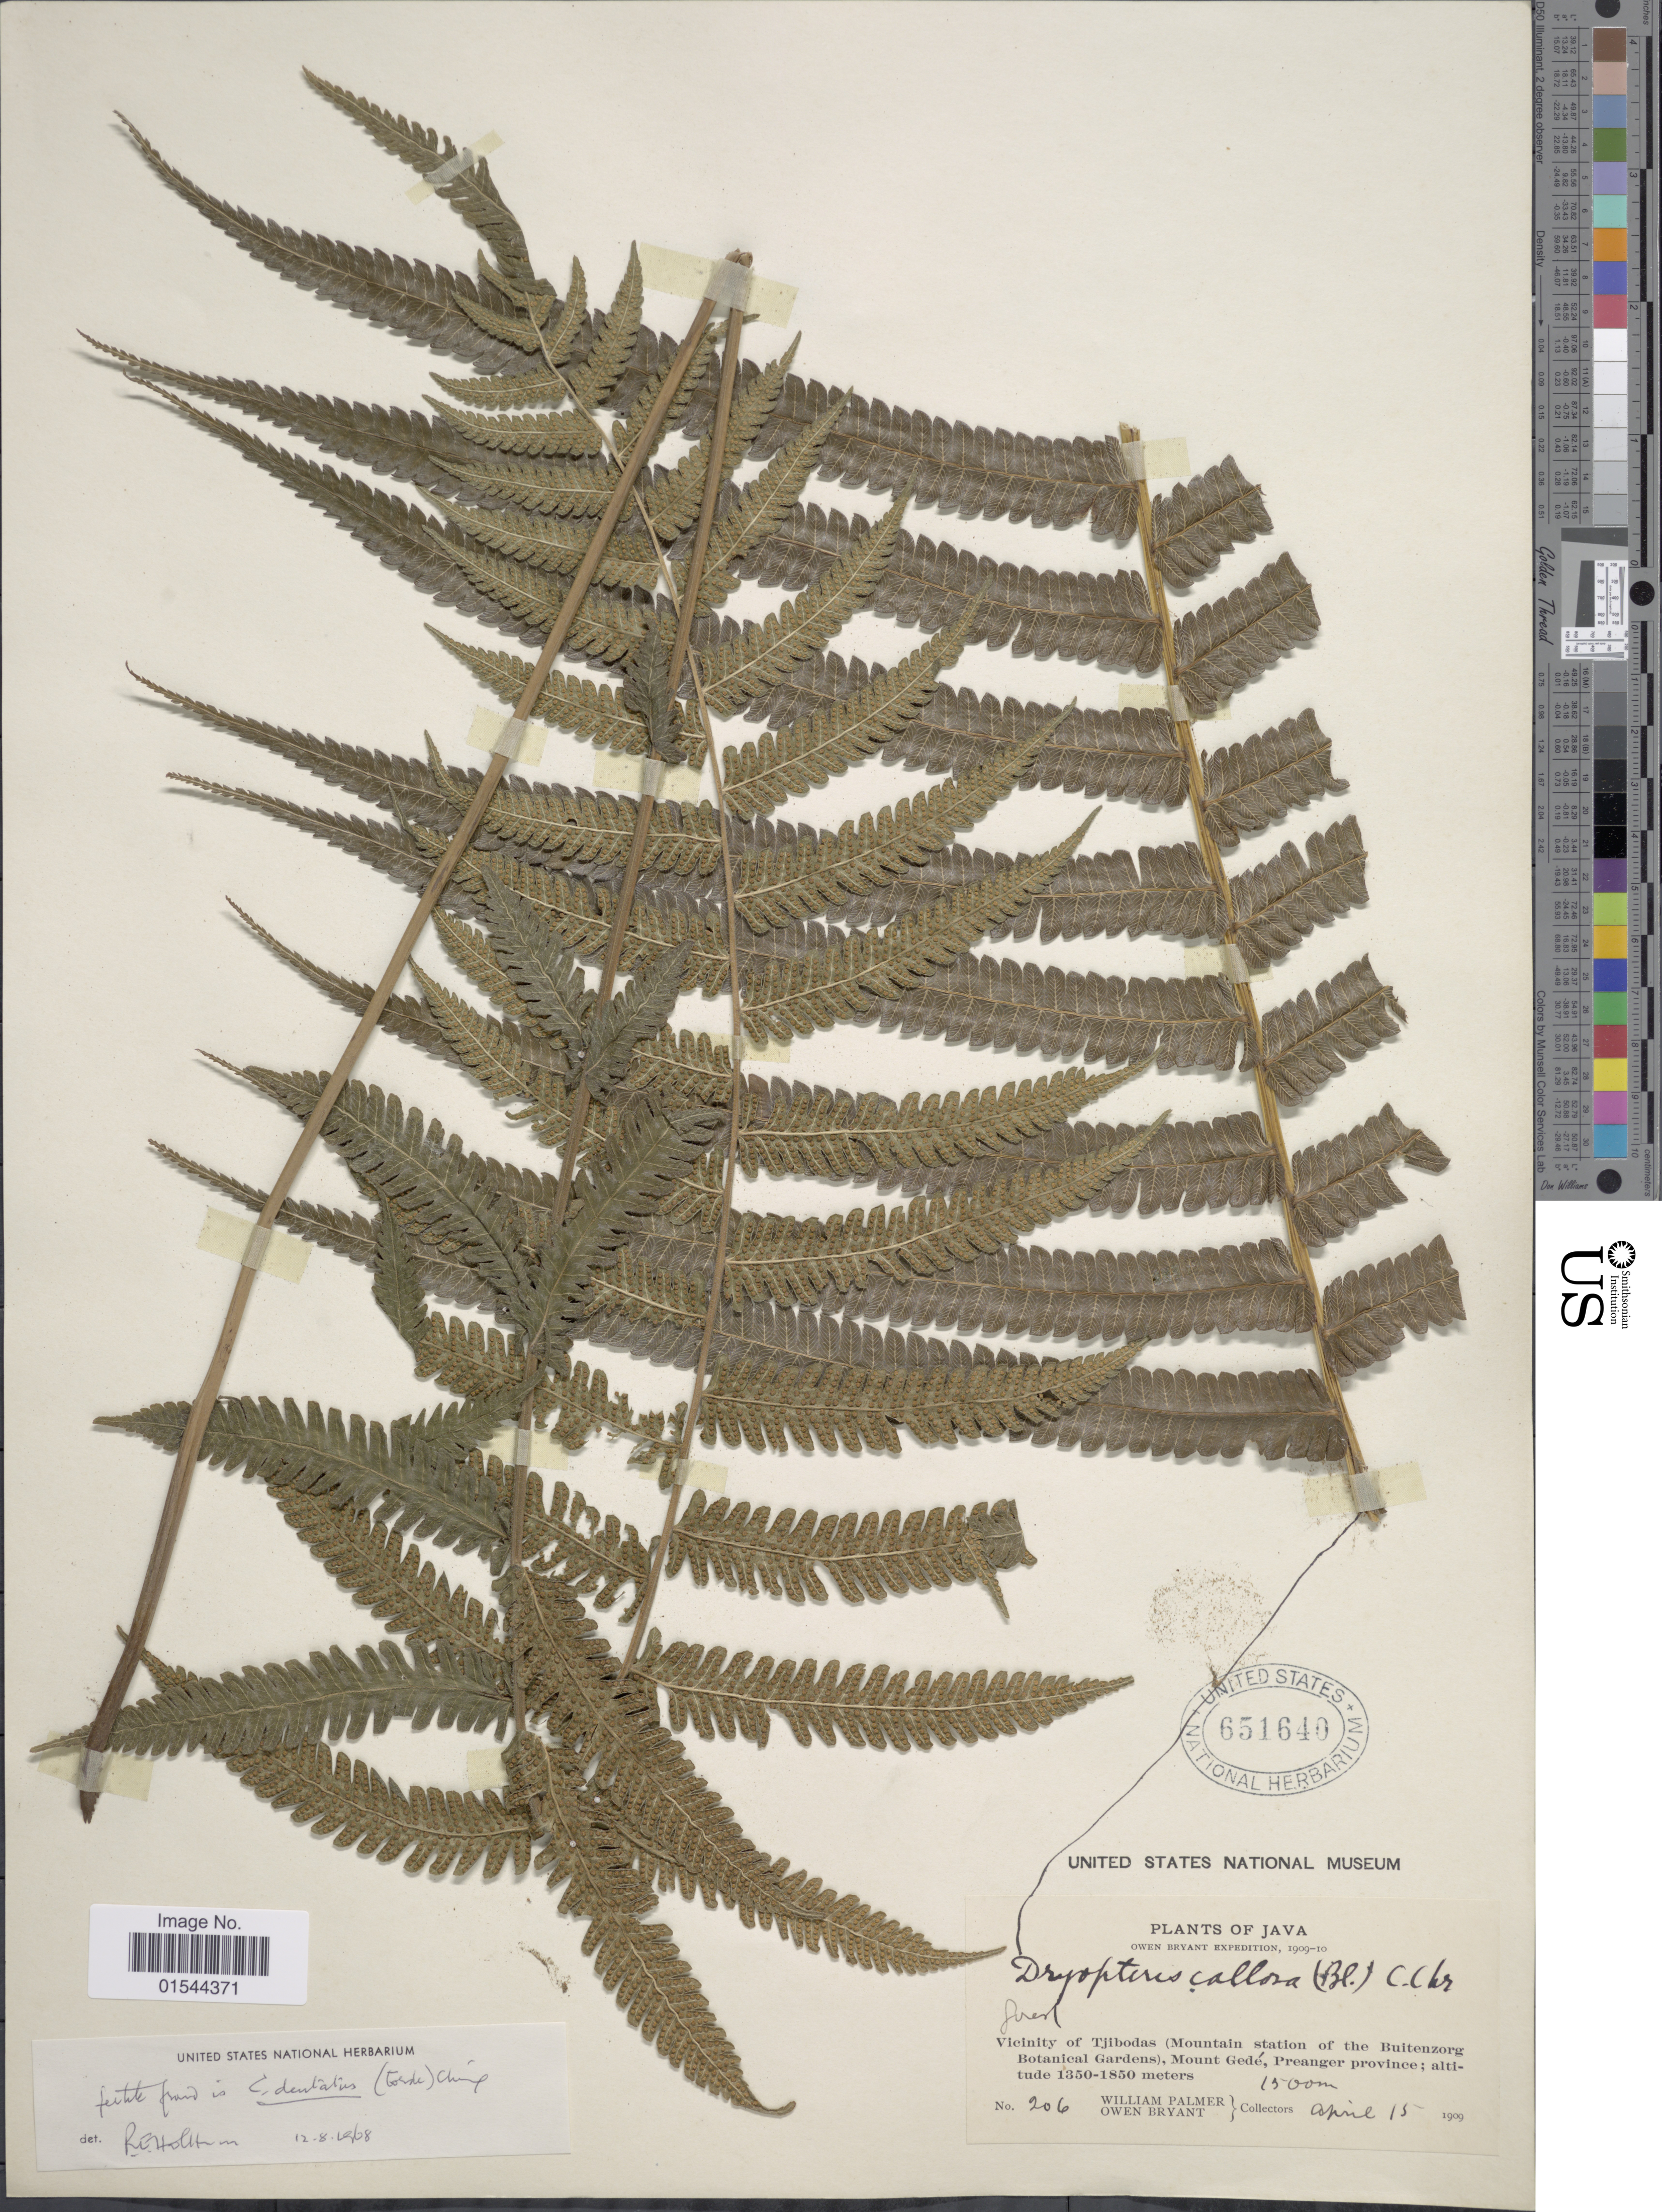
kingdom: Plantae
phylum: Tracheophyta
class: Polypodiopsida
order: Polypodiales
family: Thelypteridaceae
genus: Pneumatopteris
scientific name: Pneumatopteris callosa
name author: (Blume) Nakai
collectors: W. Palmer & O. Bryant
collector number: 206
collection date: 1909-04-15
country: Indonesia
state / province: Java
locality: Vicinity of Tjibodas (Mountain station of the Buitenzorg Botanical Gardens), Mount Gede, Preanger province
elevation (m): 1500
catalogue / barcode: US 651640